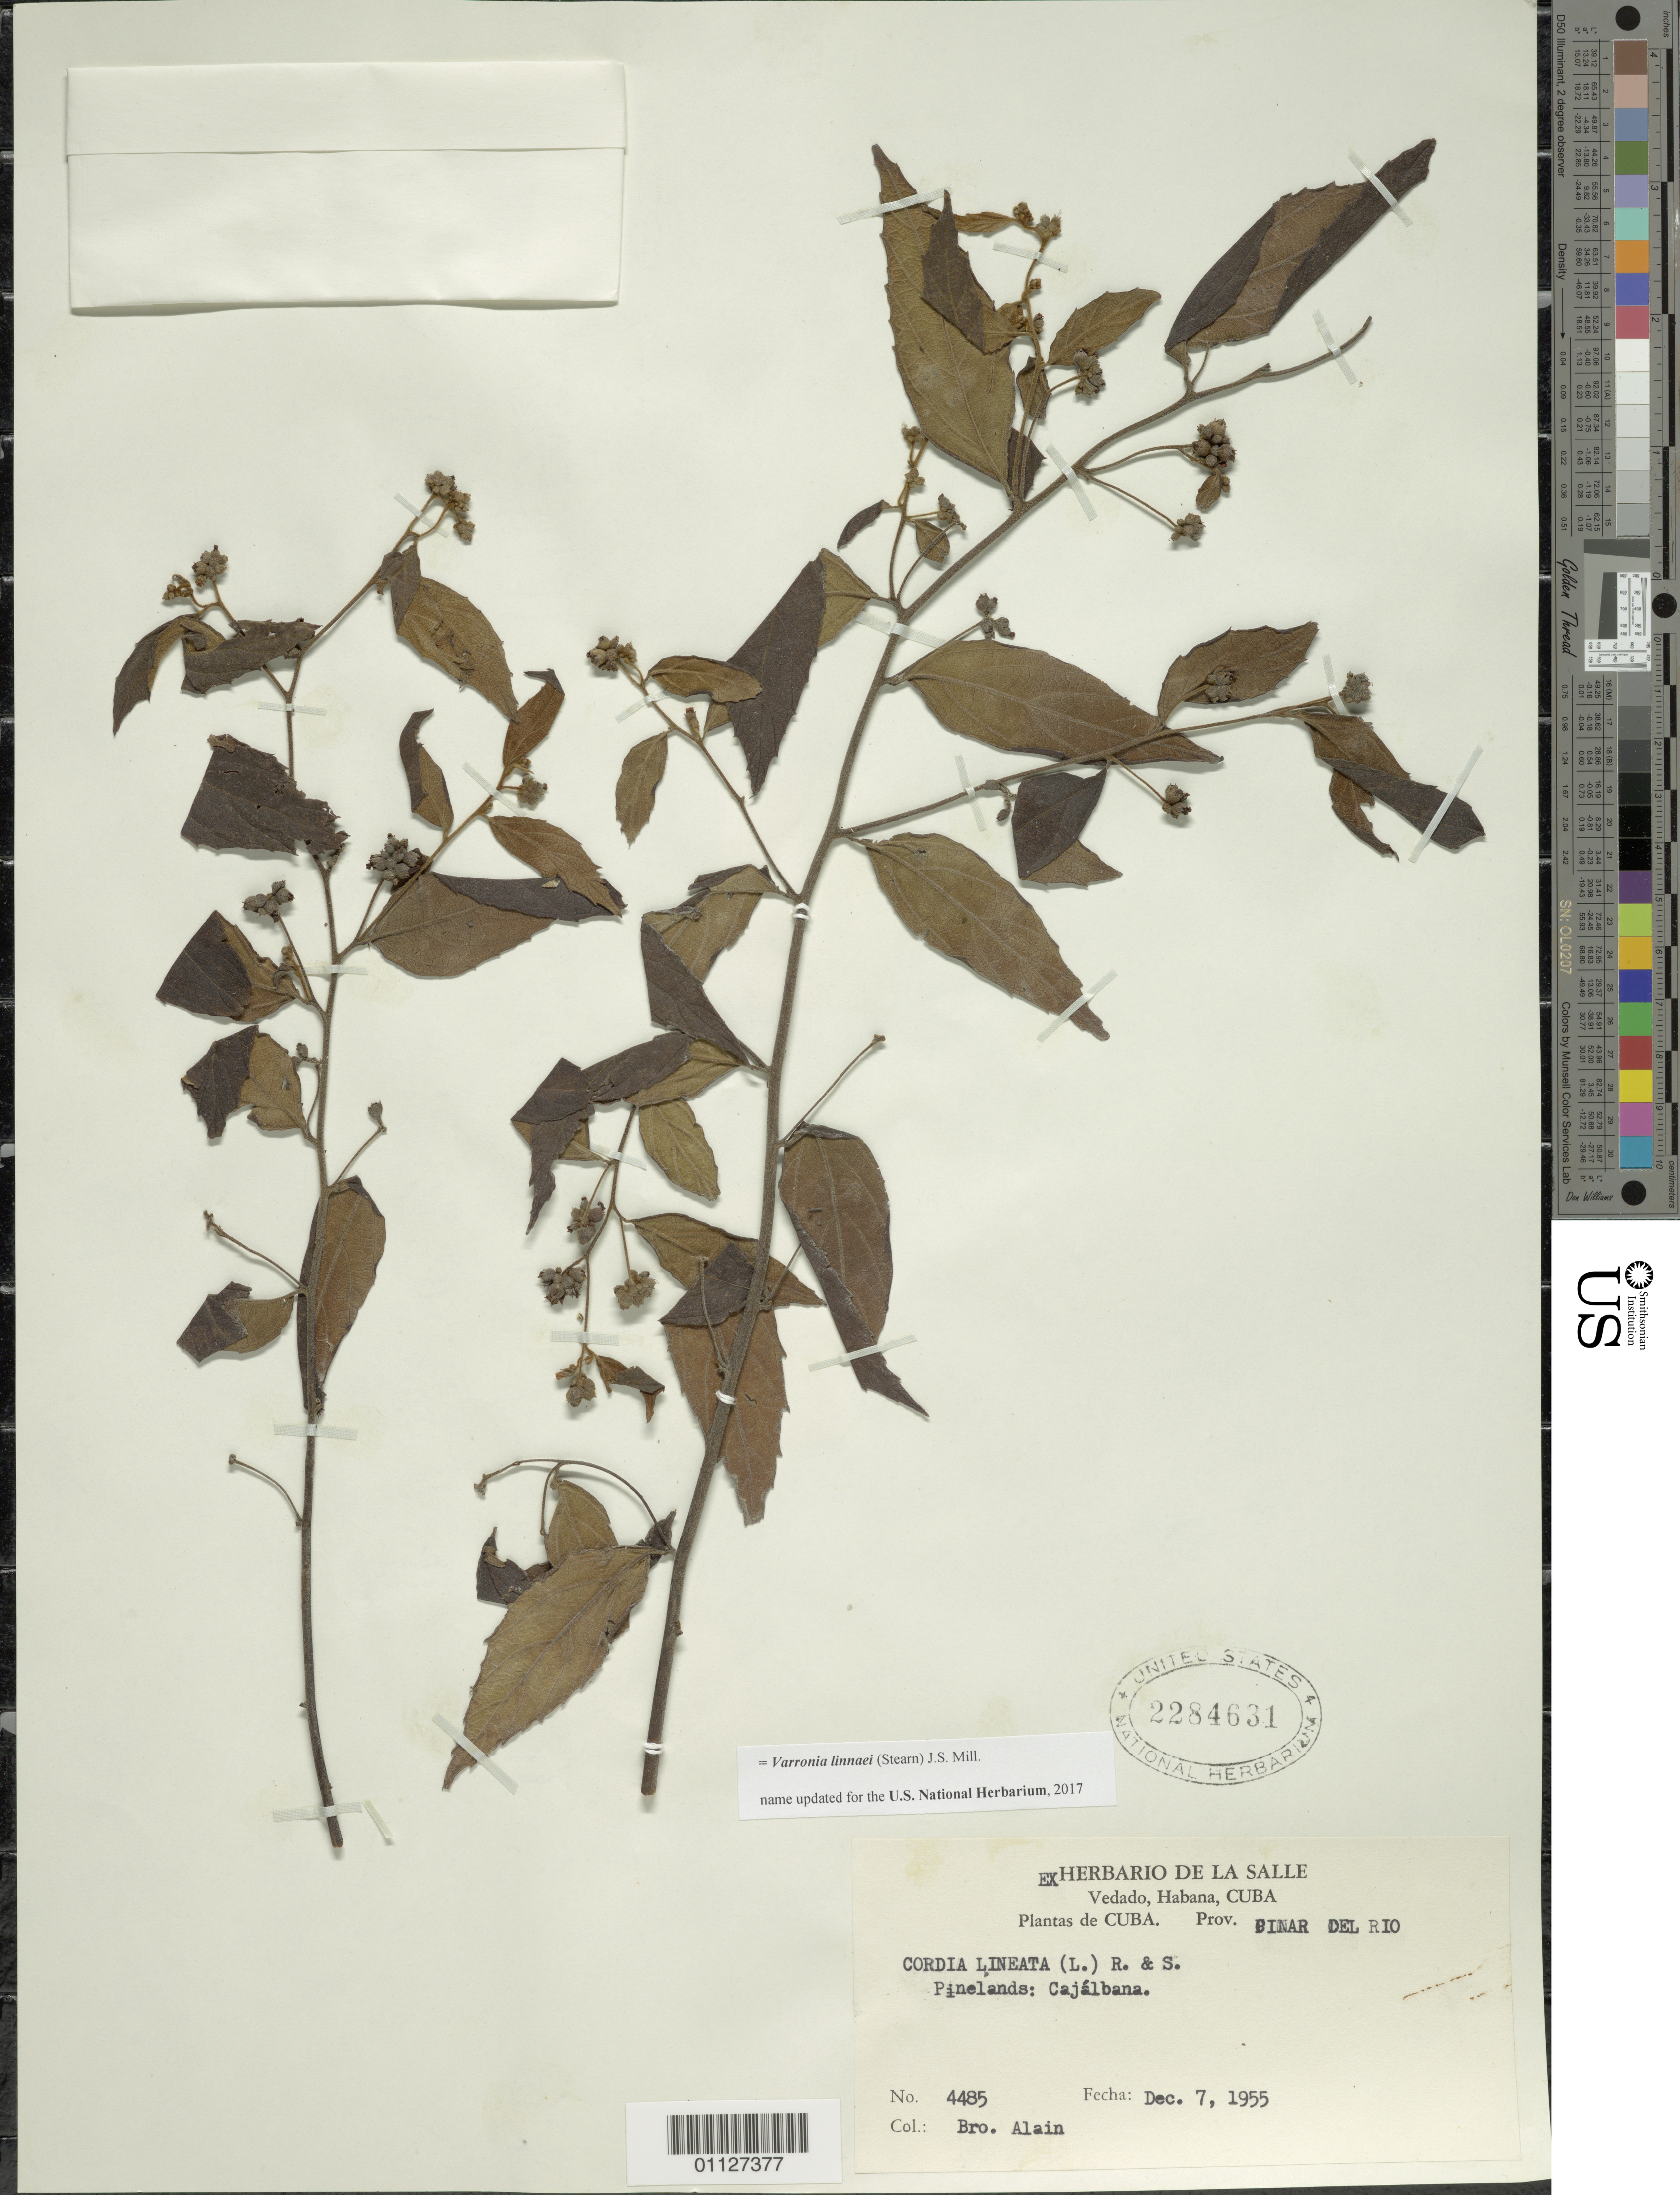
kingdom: Plantae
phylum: Tracheophyta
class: Magnoliopsida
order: Boraginales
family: Cordiaceae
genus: Varronia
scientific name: Varronia linnaei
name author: (Stearn) J.S. Mill.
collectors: A. H. Liogier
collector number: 4485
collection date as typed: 07 Dec 1955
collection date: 1955-12-07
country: Cuba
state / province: Pinar del Rio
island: Cuba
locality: Pinelands: Cajálbana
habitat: Pinelands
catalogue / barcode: US 2284631